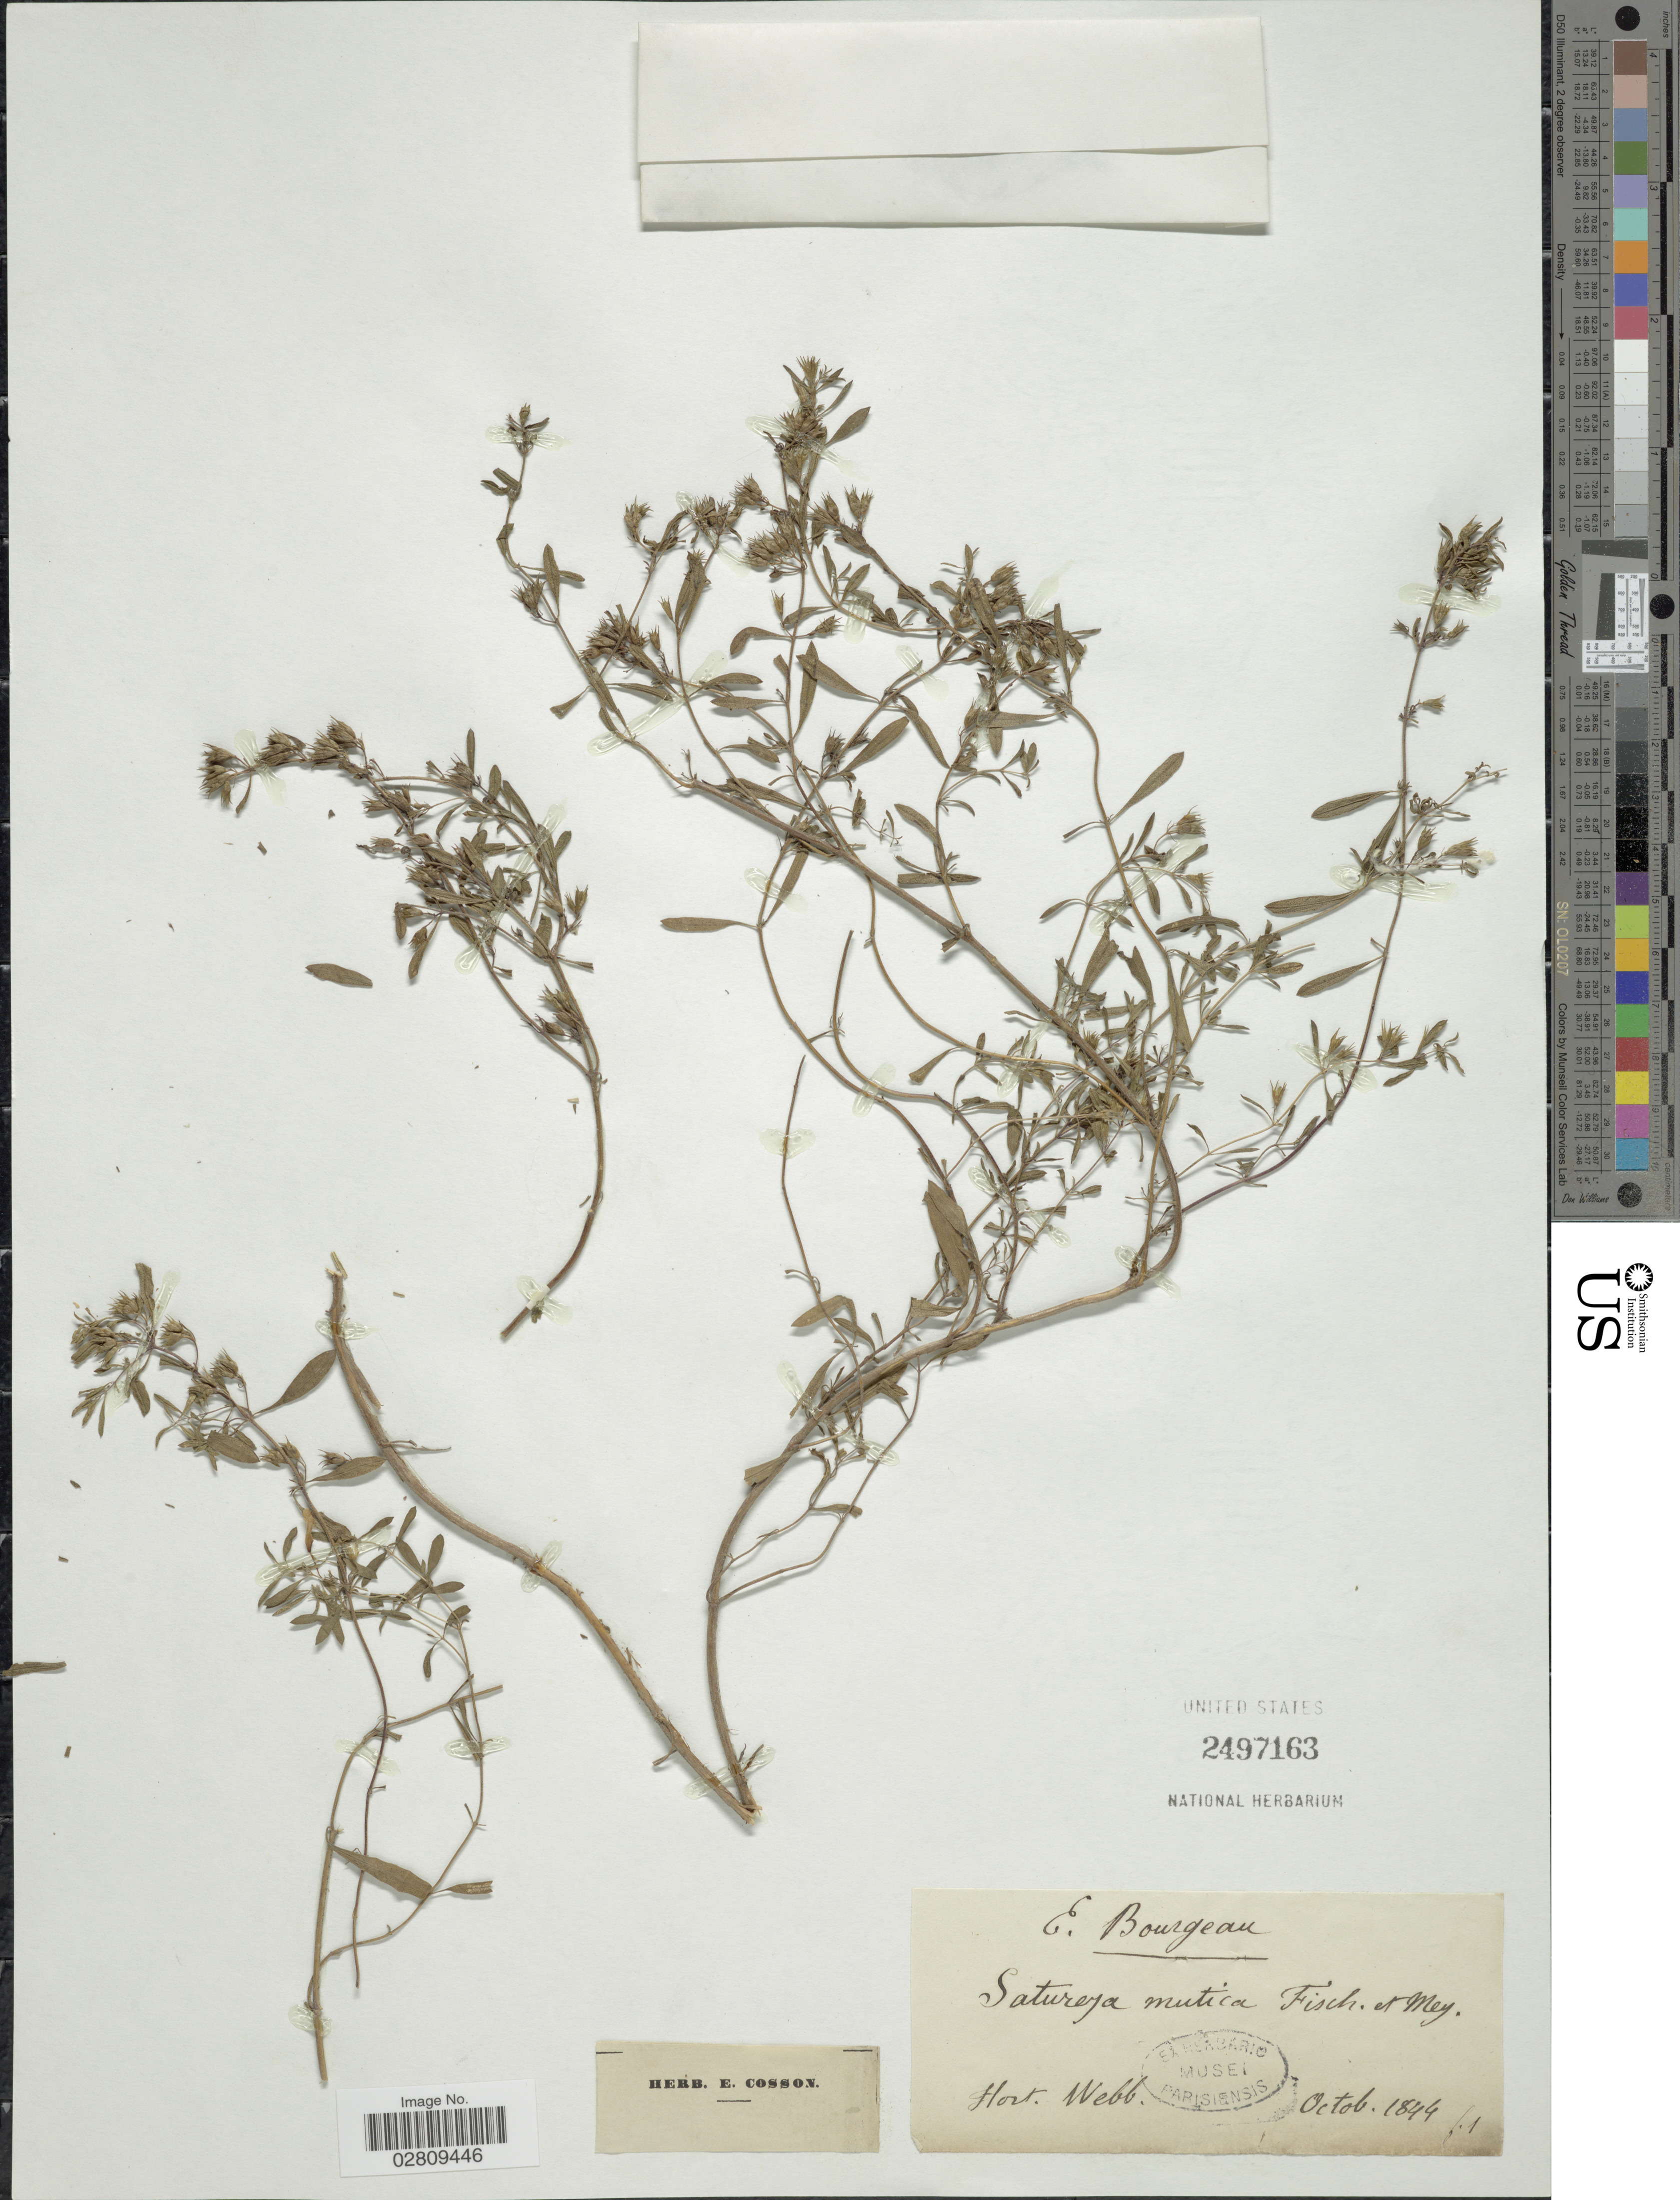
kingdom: Plantae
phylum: Tracheophyta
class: Magnoliopsida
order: Lamiales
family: Lamiaceae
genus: Satureja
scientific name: Satureja mutica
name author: Fisch. & C.A. Mey.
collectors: E. Bourgeau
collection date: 1844-10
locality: Hort. Webb.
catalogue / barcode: US 2497163